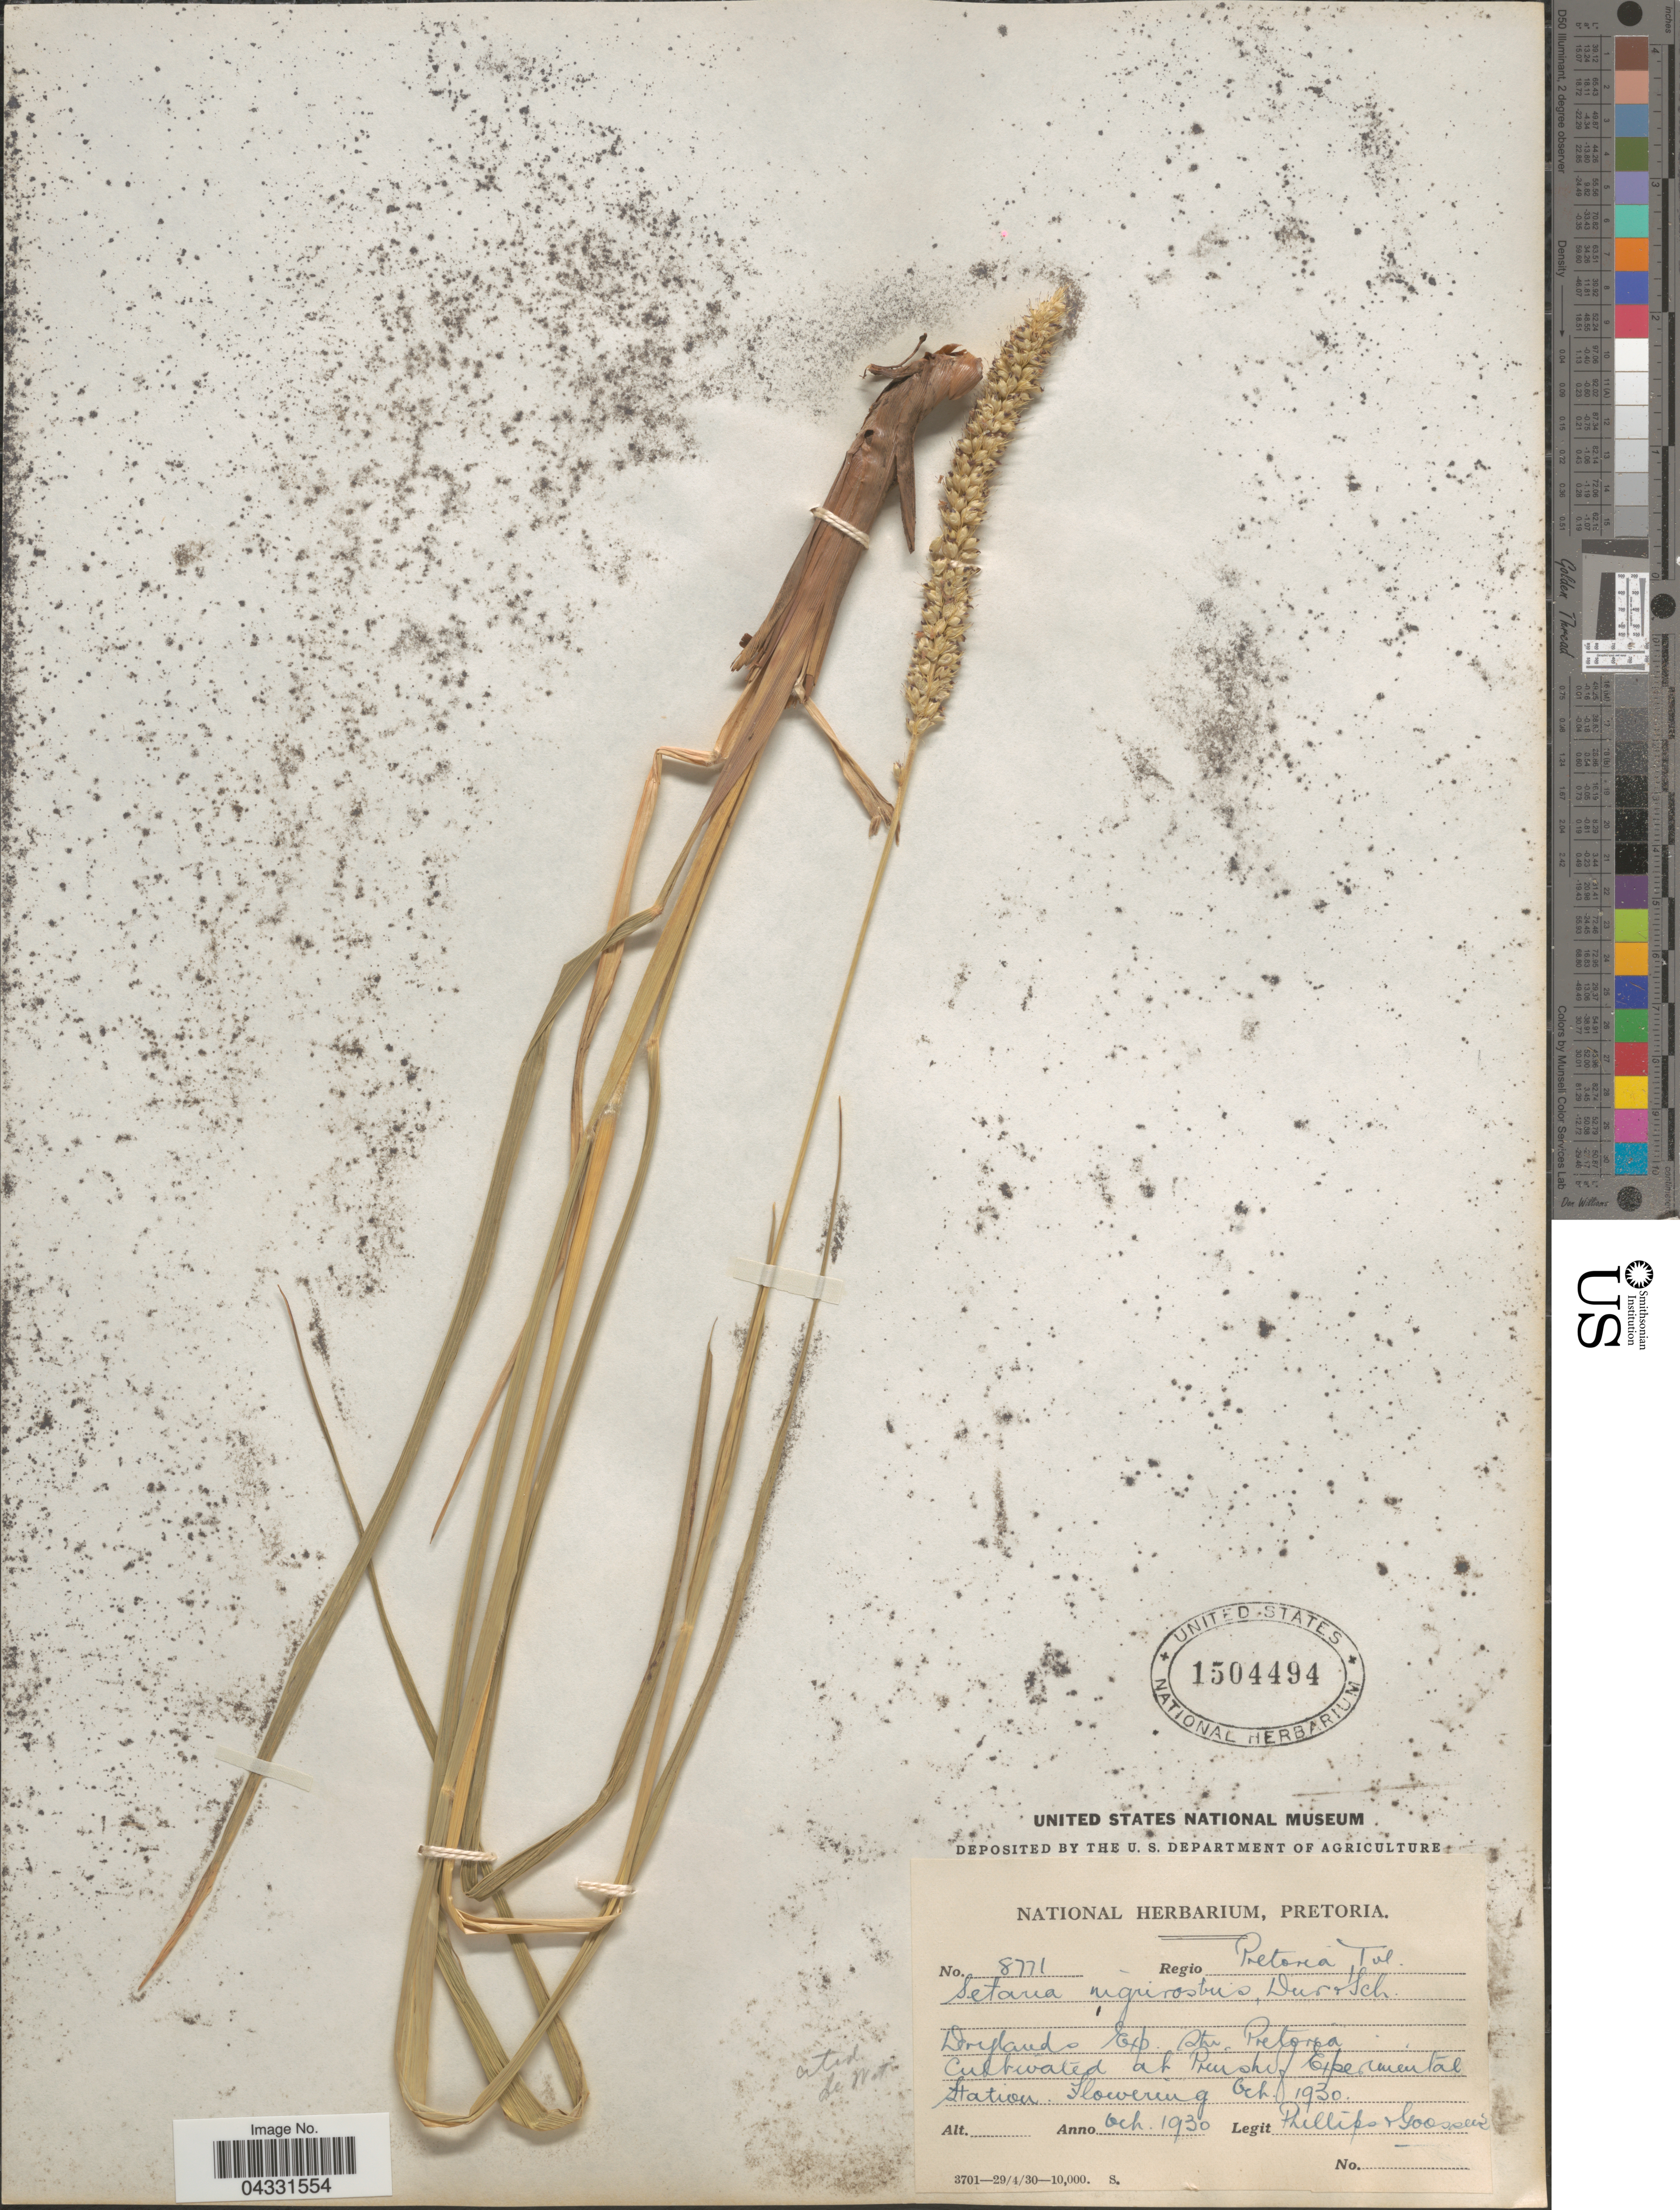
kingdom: Plantae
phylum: Tracheophyta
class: Liliopsida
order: Poales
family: Poaceae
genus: Setaria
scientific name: Setaria nigrirostris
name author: (Nees) Durand & Schinz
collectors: -- Phillips & -. Goossens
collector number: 8771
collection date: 1930-10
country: South Africa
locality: At Prinshof Experimental Station.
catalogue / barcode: US 1504494